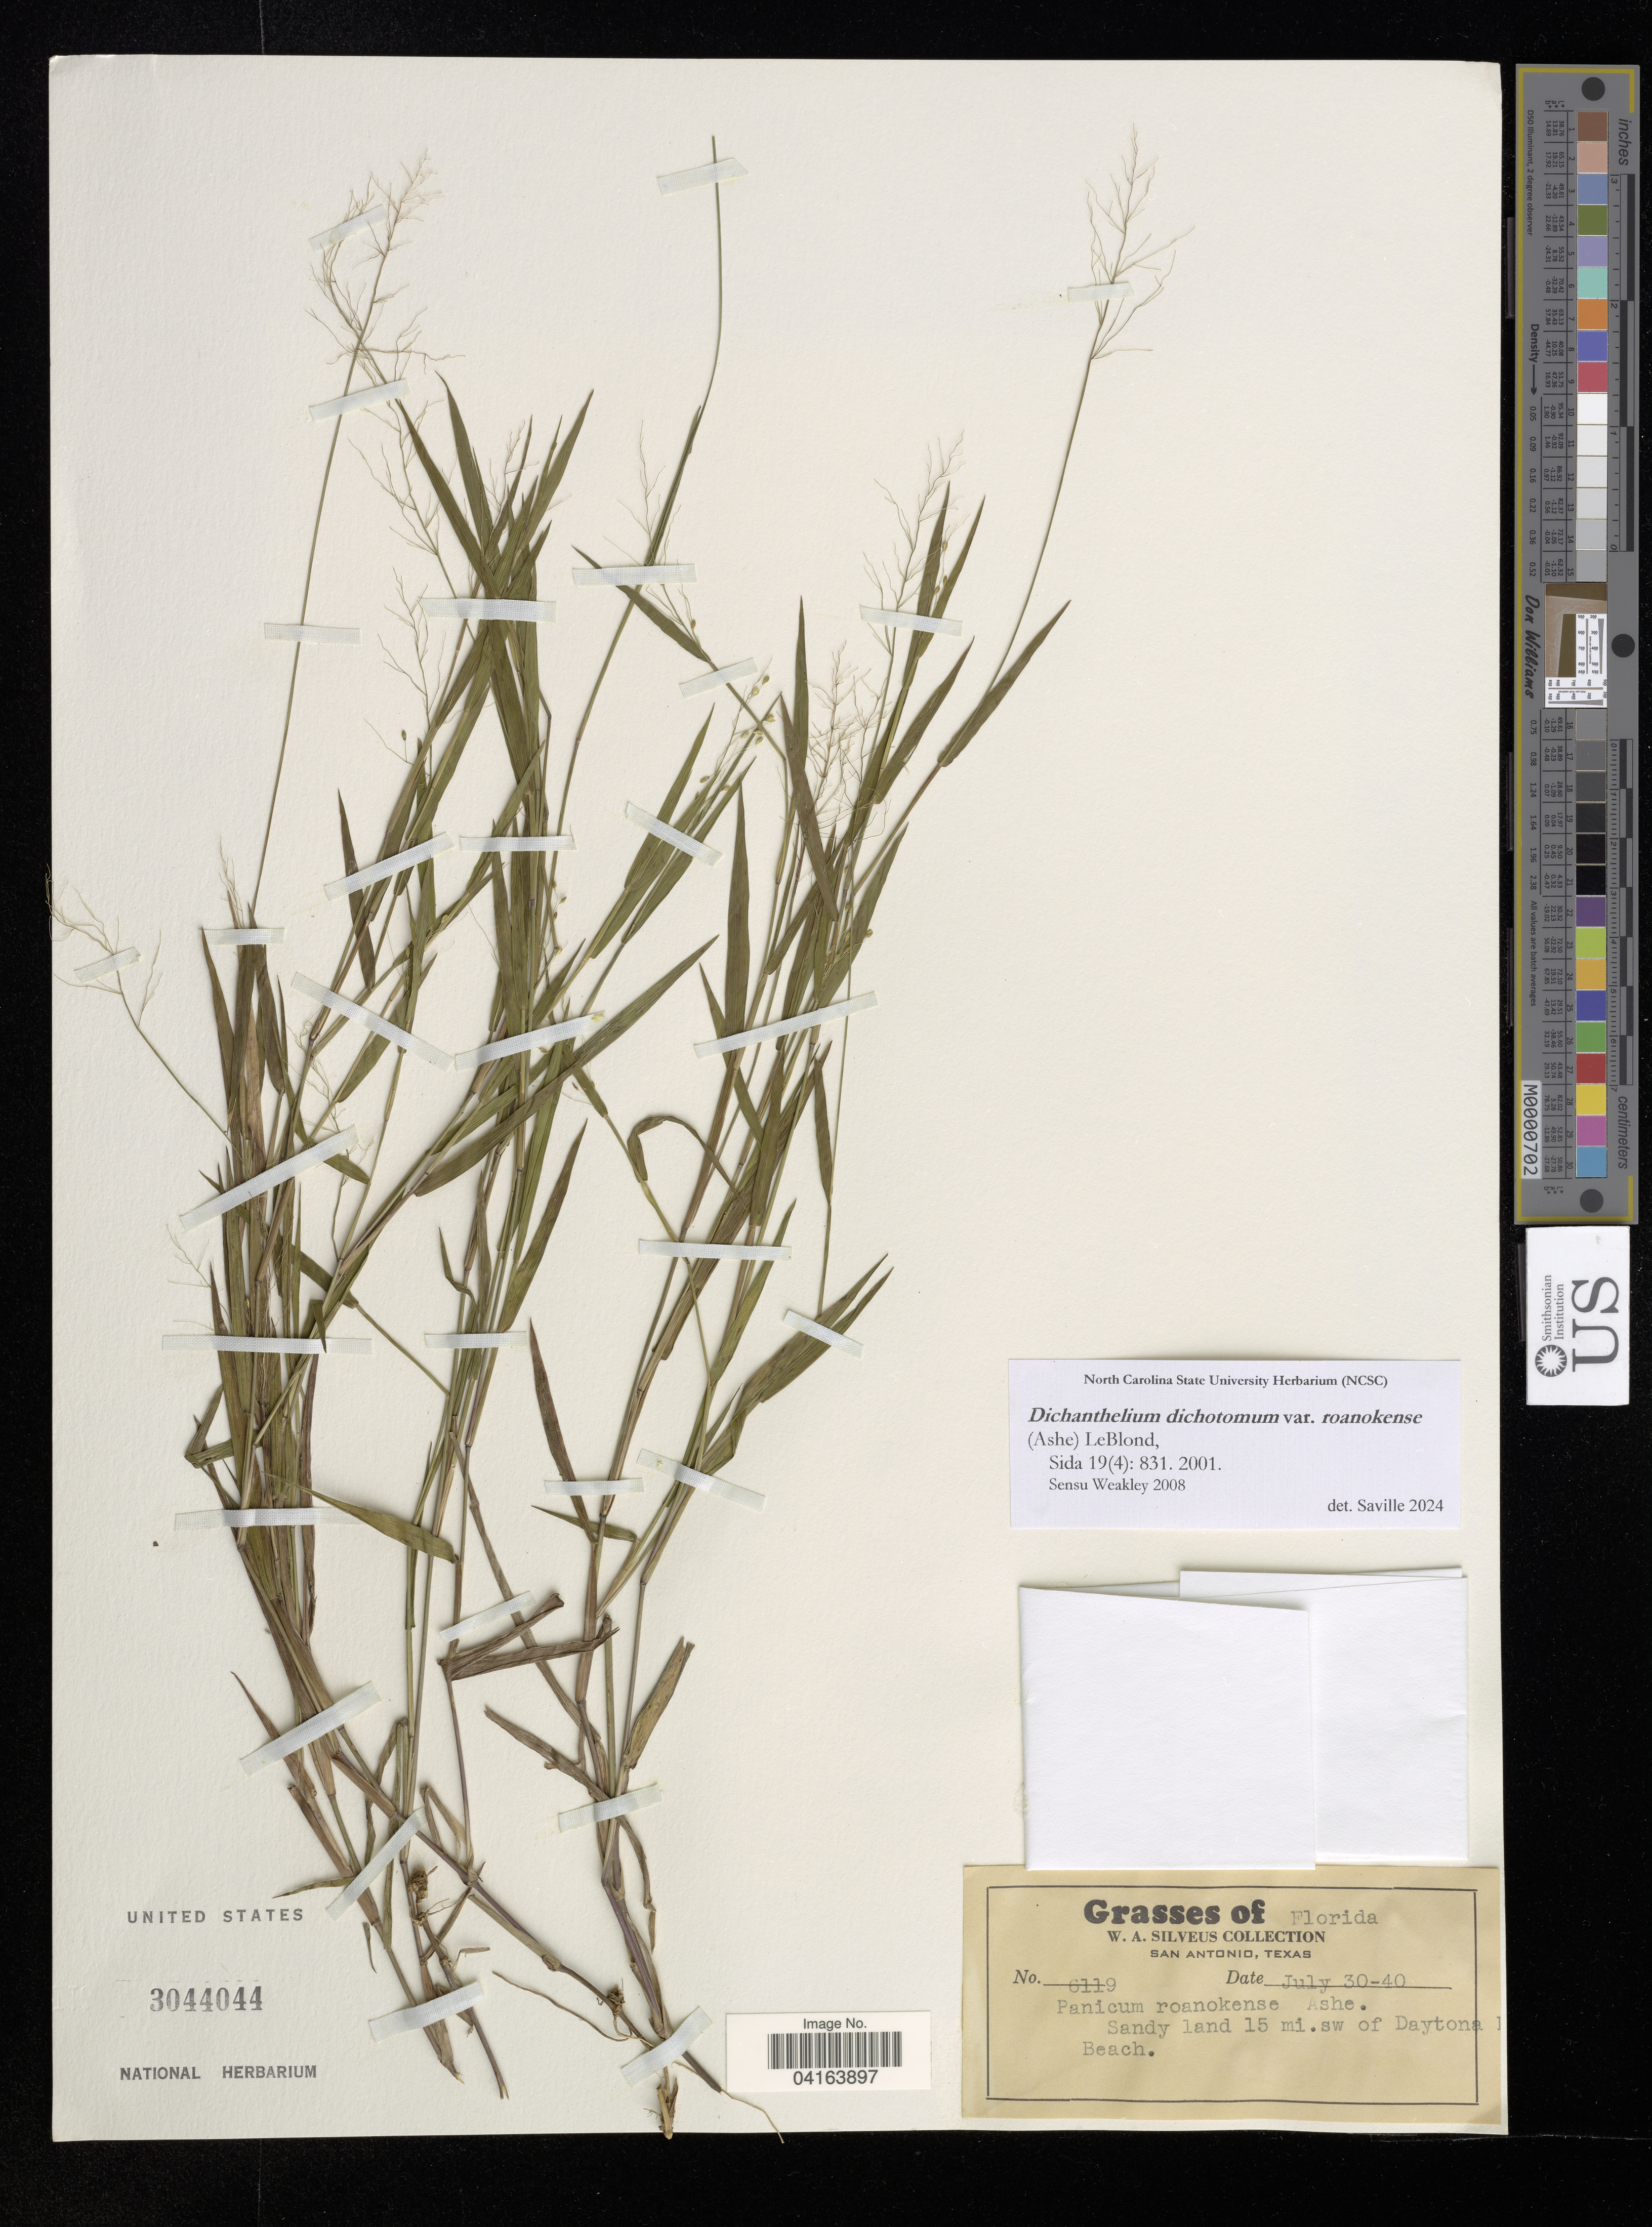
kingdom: Plantae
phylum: Tracheophyta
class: Liliopsida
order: Poales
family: Poaceae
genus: Dichanthelium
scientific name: Dichanthelium dichotomum var. roanokense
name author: (Ashe) LeBlond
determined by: Saville, A. C., (NCSC), North Carolina State University (UNITED STATES)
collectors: W. Silveus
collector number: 6119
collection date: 1940-07-30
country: United States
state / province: Florida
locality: Sandy land 15 mi.sw of Daytona Beach.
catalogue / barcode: US 3044044